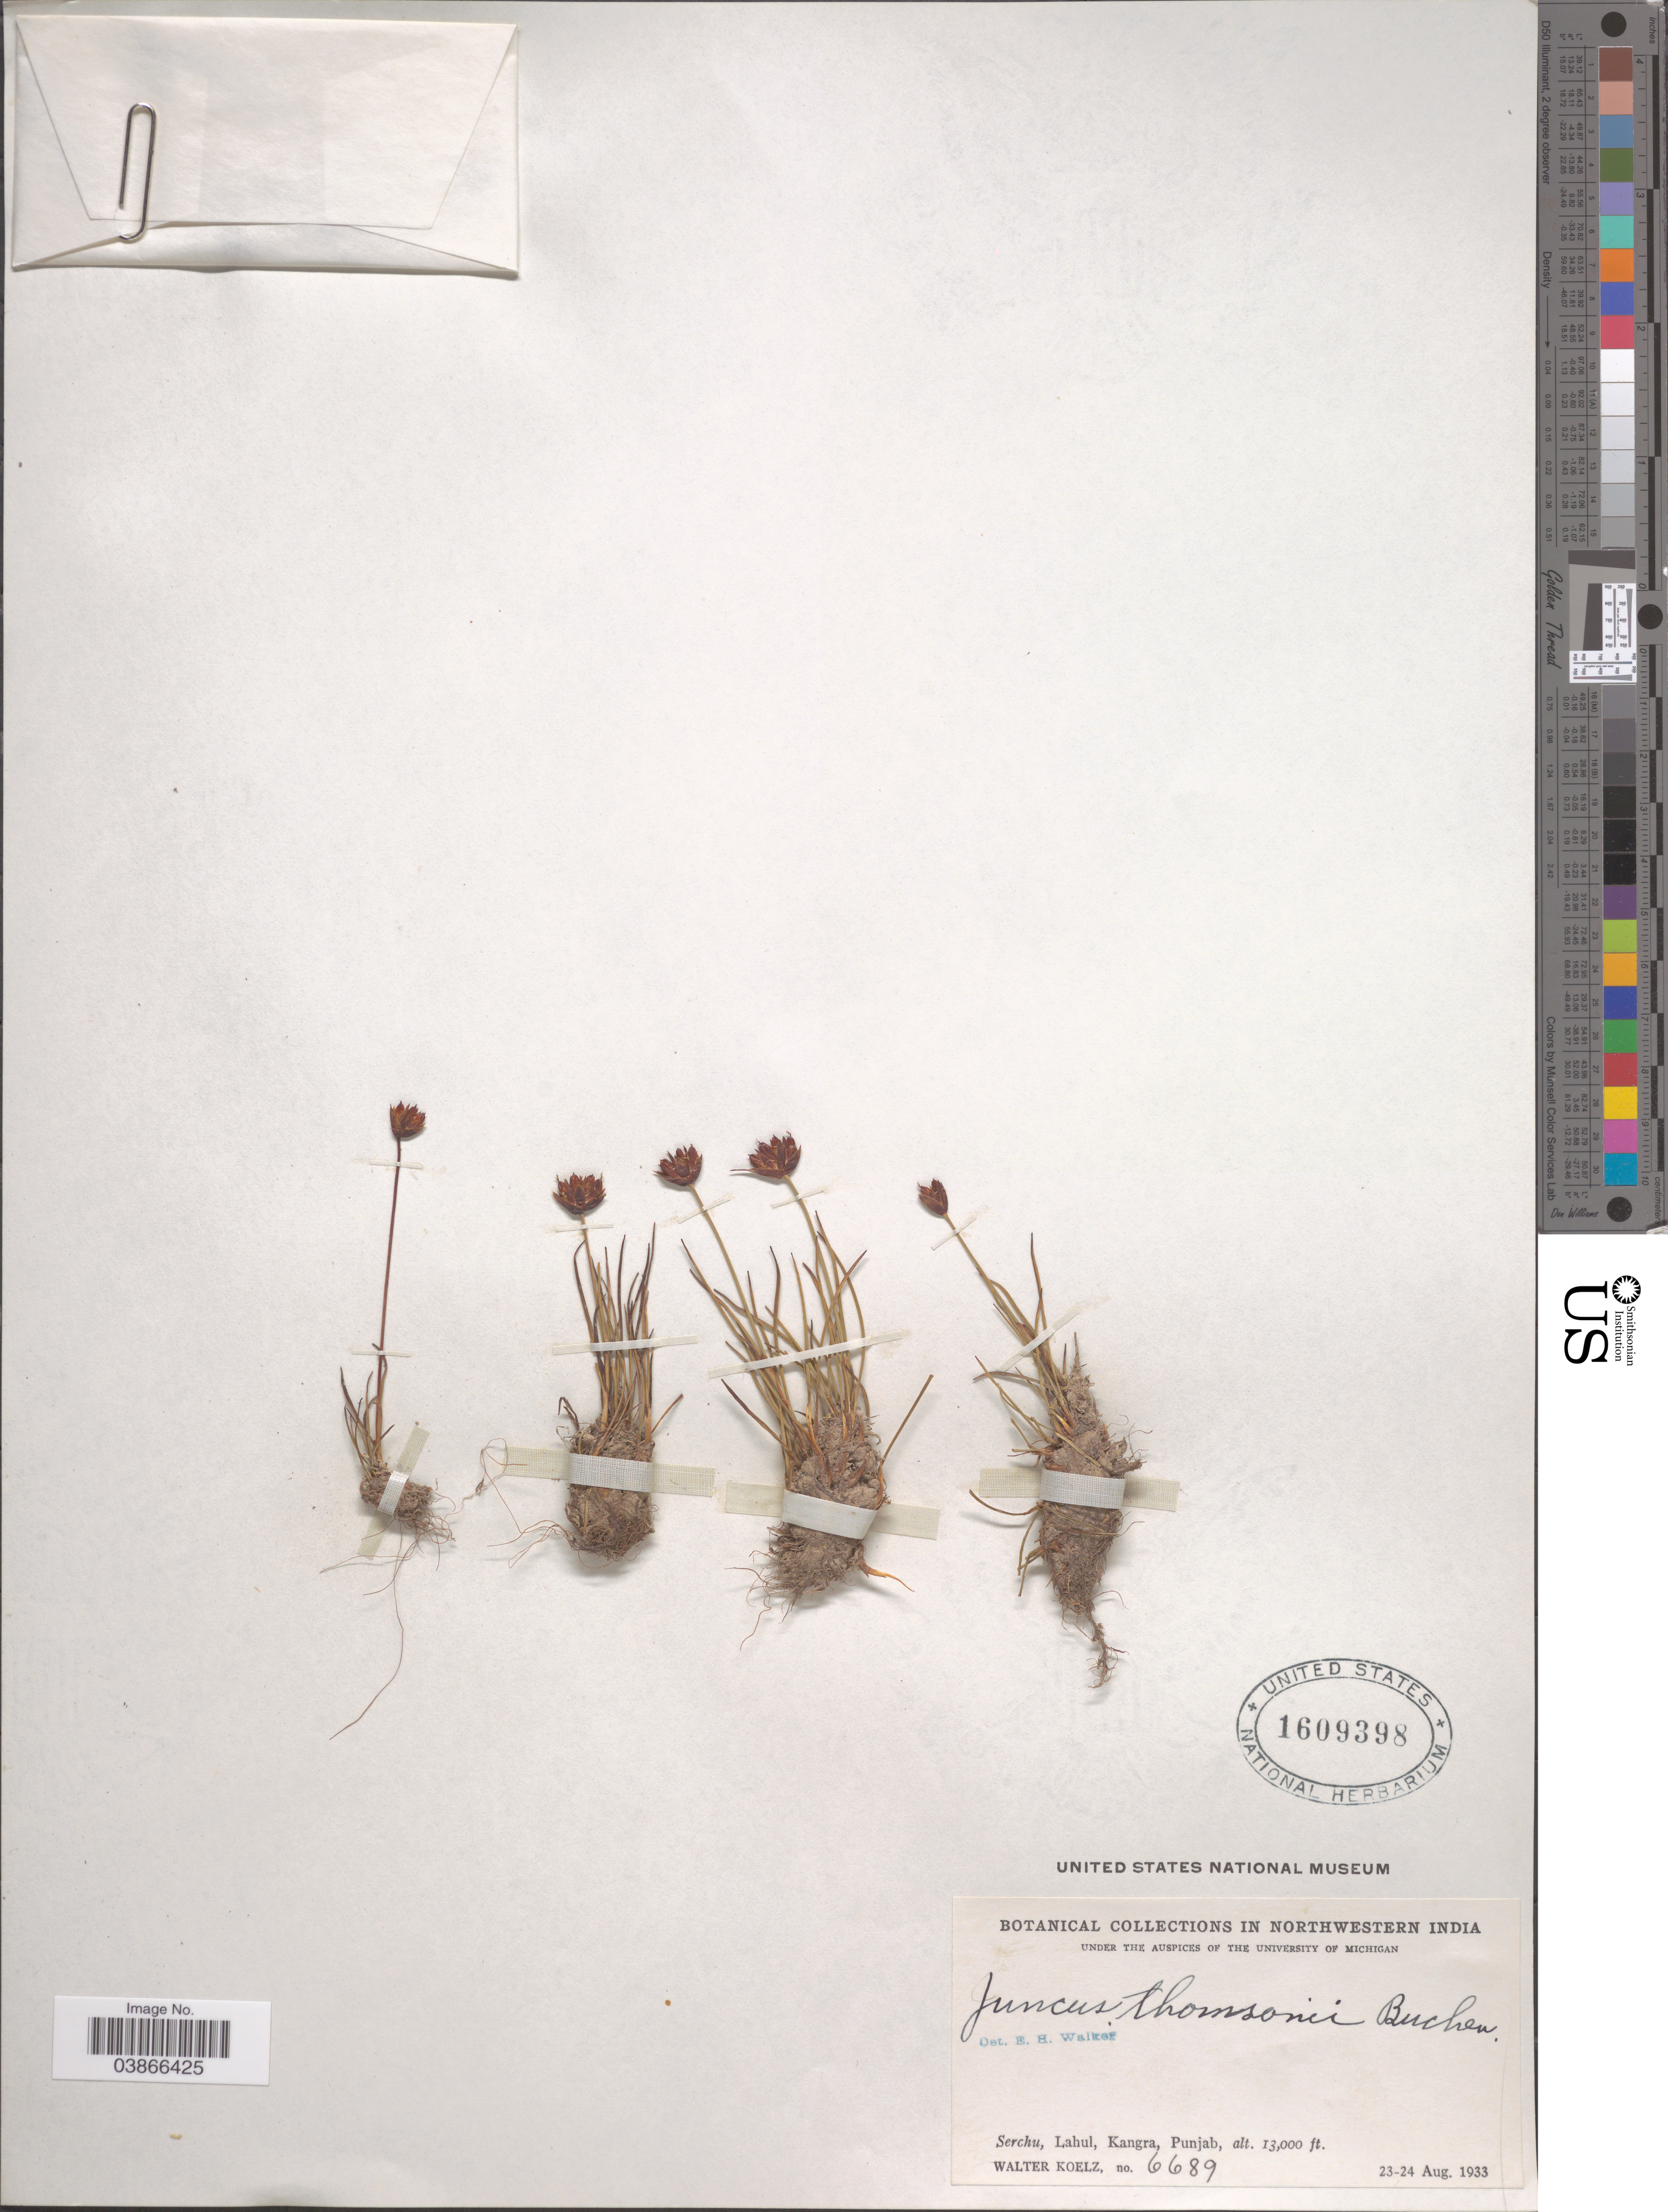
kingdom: Plantae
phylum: Tracheophyta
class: Liliopsida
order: Poales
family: Juncaceae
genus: Juncus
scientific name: Juncus thomsonii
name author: Buchenau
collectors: W. N. Koelz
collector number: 6689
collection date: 1933-08-23/1933-08-24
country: India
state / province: Punjab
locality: Northwestern India. Serchu, Lahul, Kangra.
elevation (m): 3962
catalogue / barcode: US 1609398